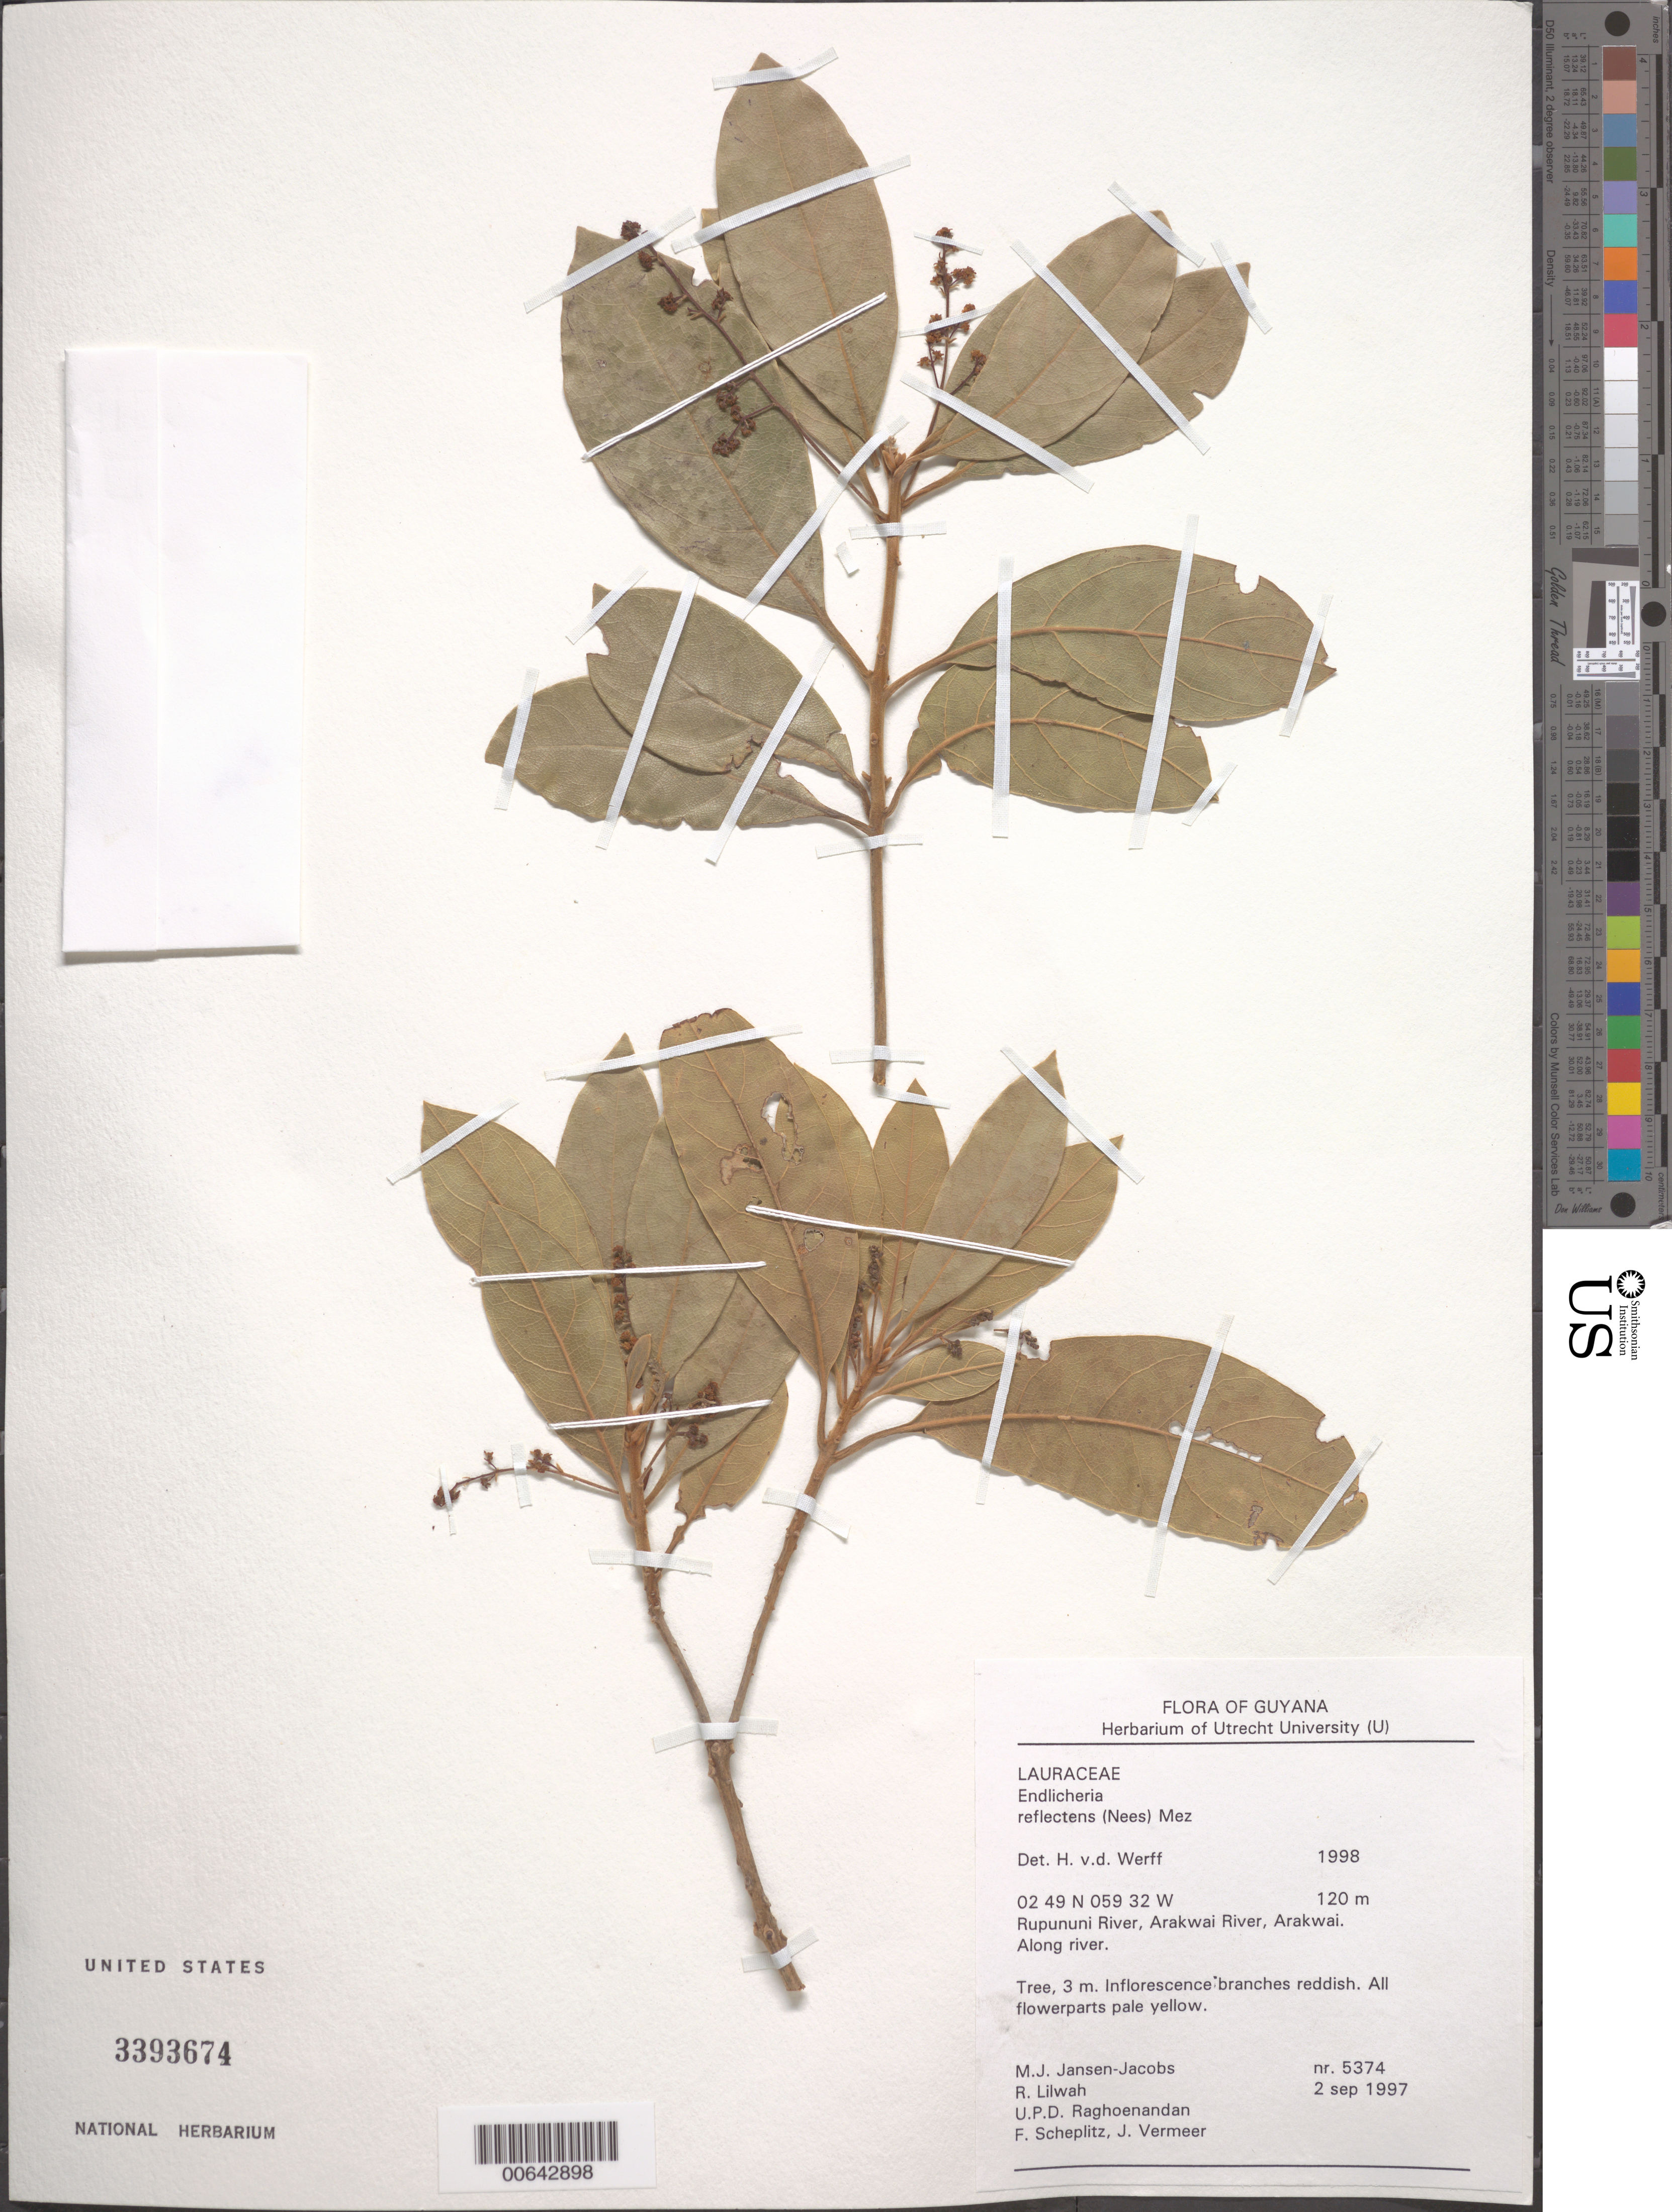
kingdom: Plantae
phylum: Tracheophyta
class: Magnoliopsida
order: Laurales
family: Lauraceae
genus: Endlicheria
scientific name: Endlicheria reflectens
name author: (Nees) Mez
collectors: M. J. Jansen-Jacobs, R. Lilwah, U. Raghoenandan, F. Scheplitz & J. Vermeer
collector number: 5374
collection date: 1997-09-02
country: Guyana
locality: Rupununi River, Arakwai River, Arakwai. Along river.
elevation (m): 120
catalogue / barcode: US 3393674